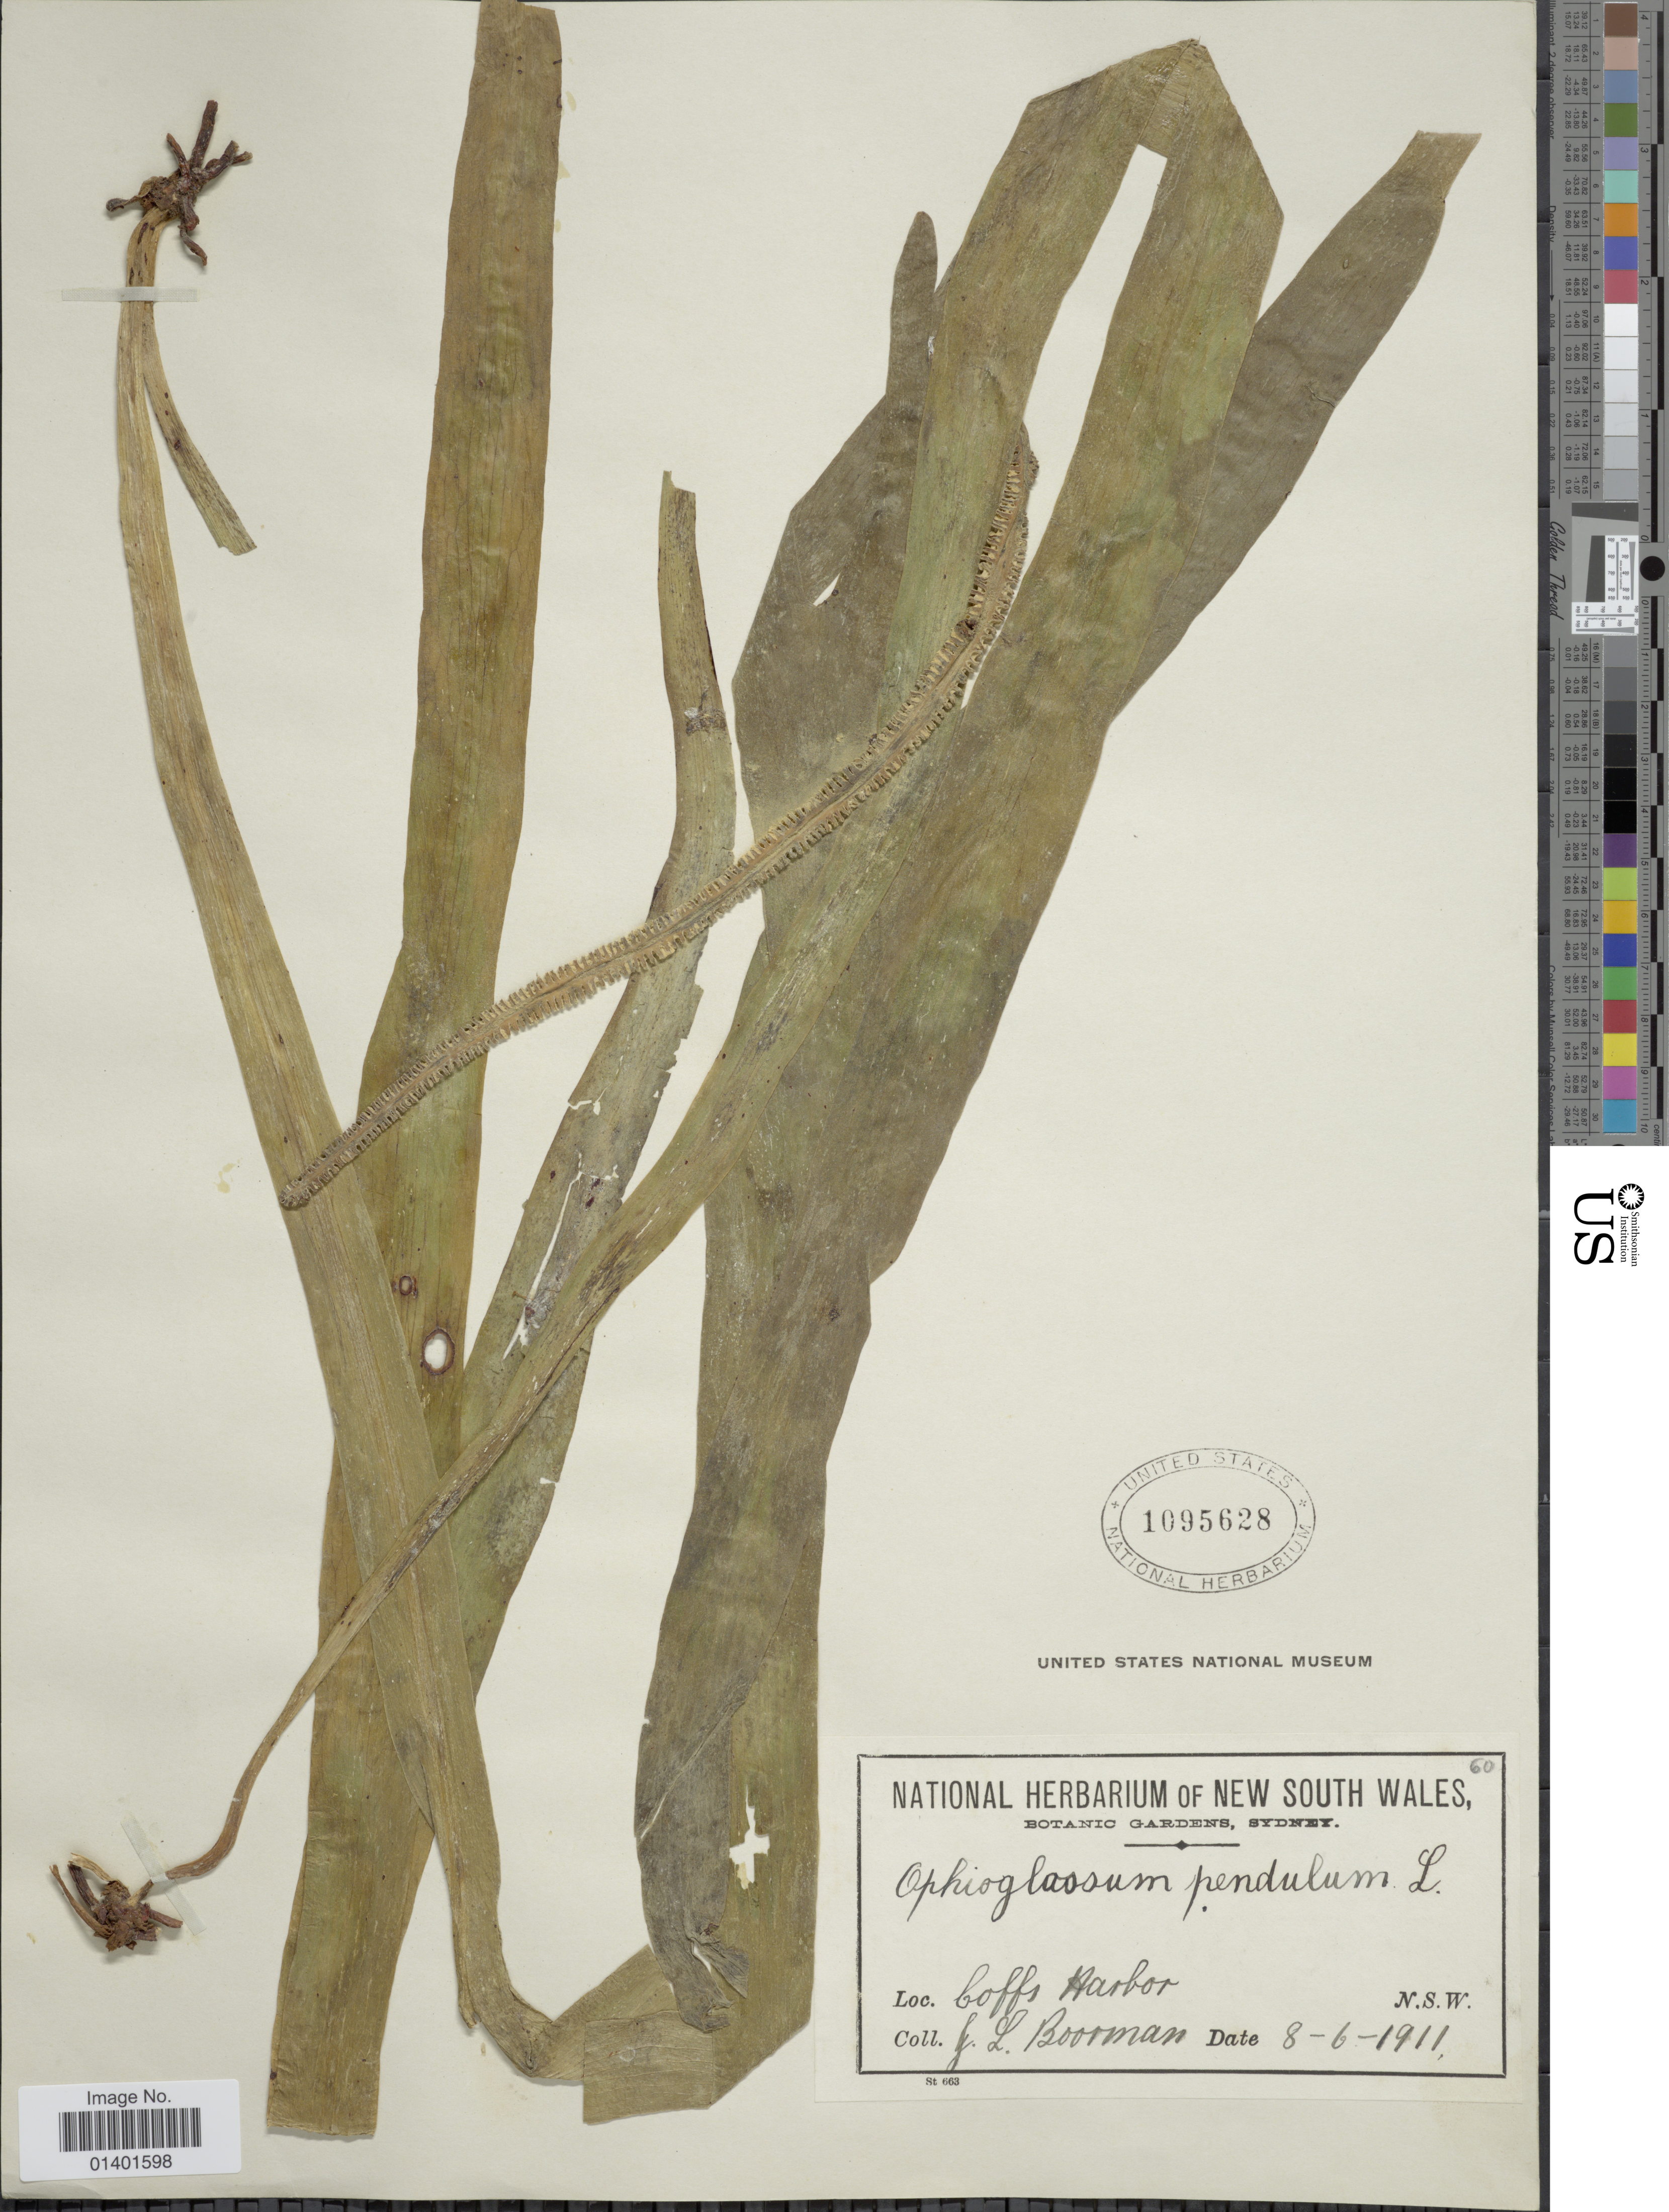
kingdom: Plantae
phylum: Tracheophyta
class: Polypodiopsida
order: Ophioglossales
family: Ophioglossaceae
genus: Ophioglossum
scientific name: Ophioglossum pendulum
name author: L.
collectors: J. Boorman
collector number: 60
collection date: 1911-06-08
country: Australia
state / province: New South Wales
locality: Coffs Harbor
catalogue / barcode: US 1095628